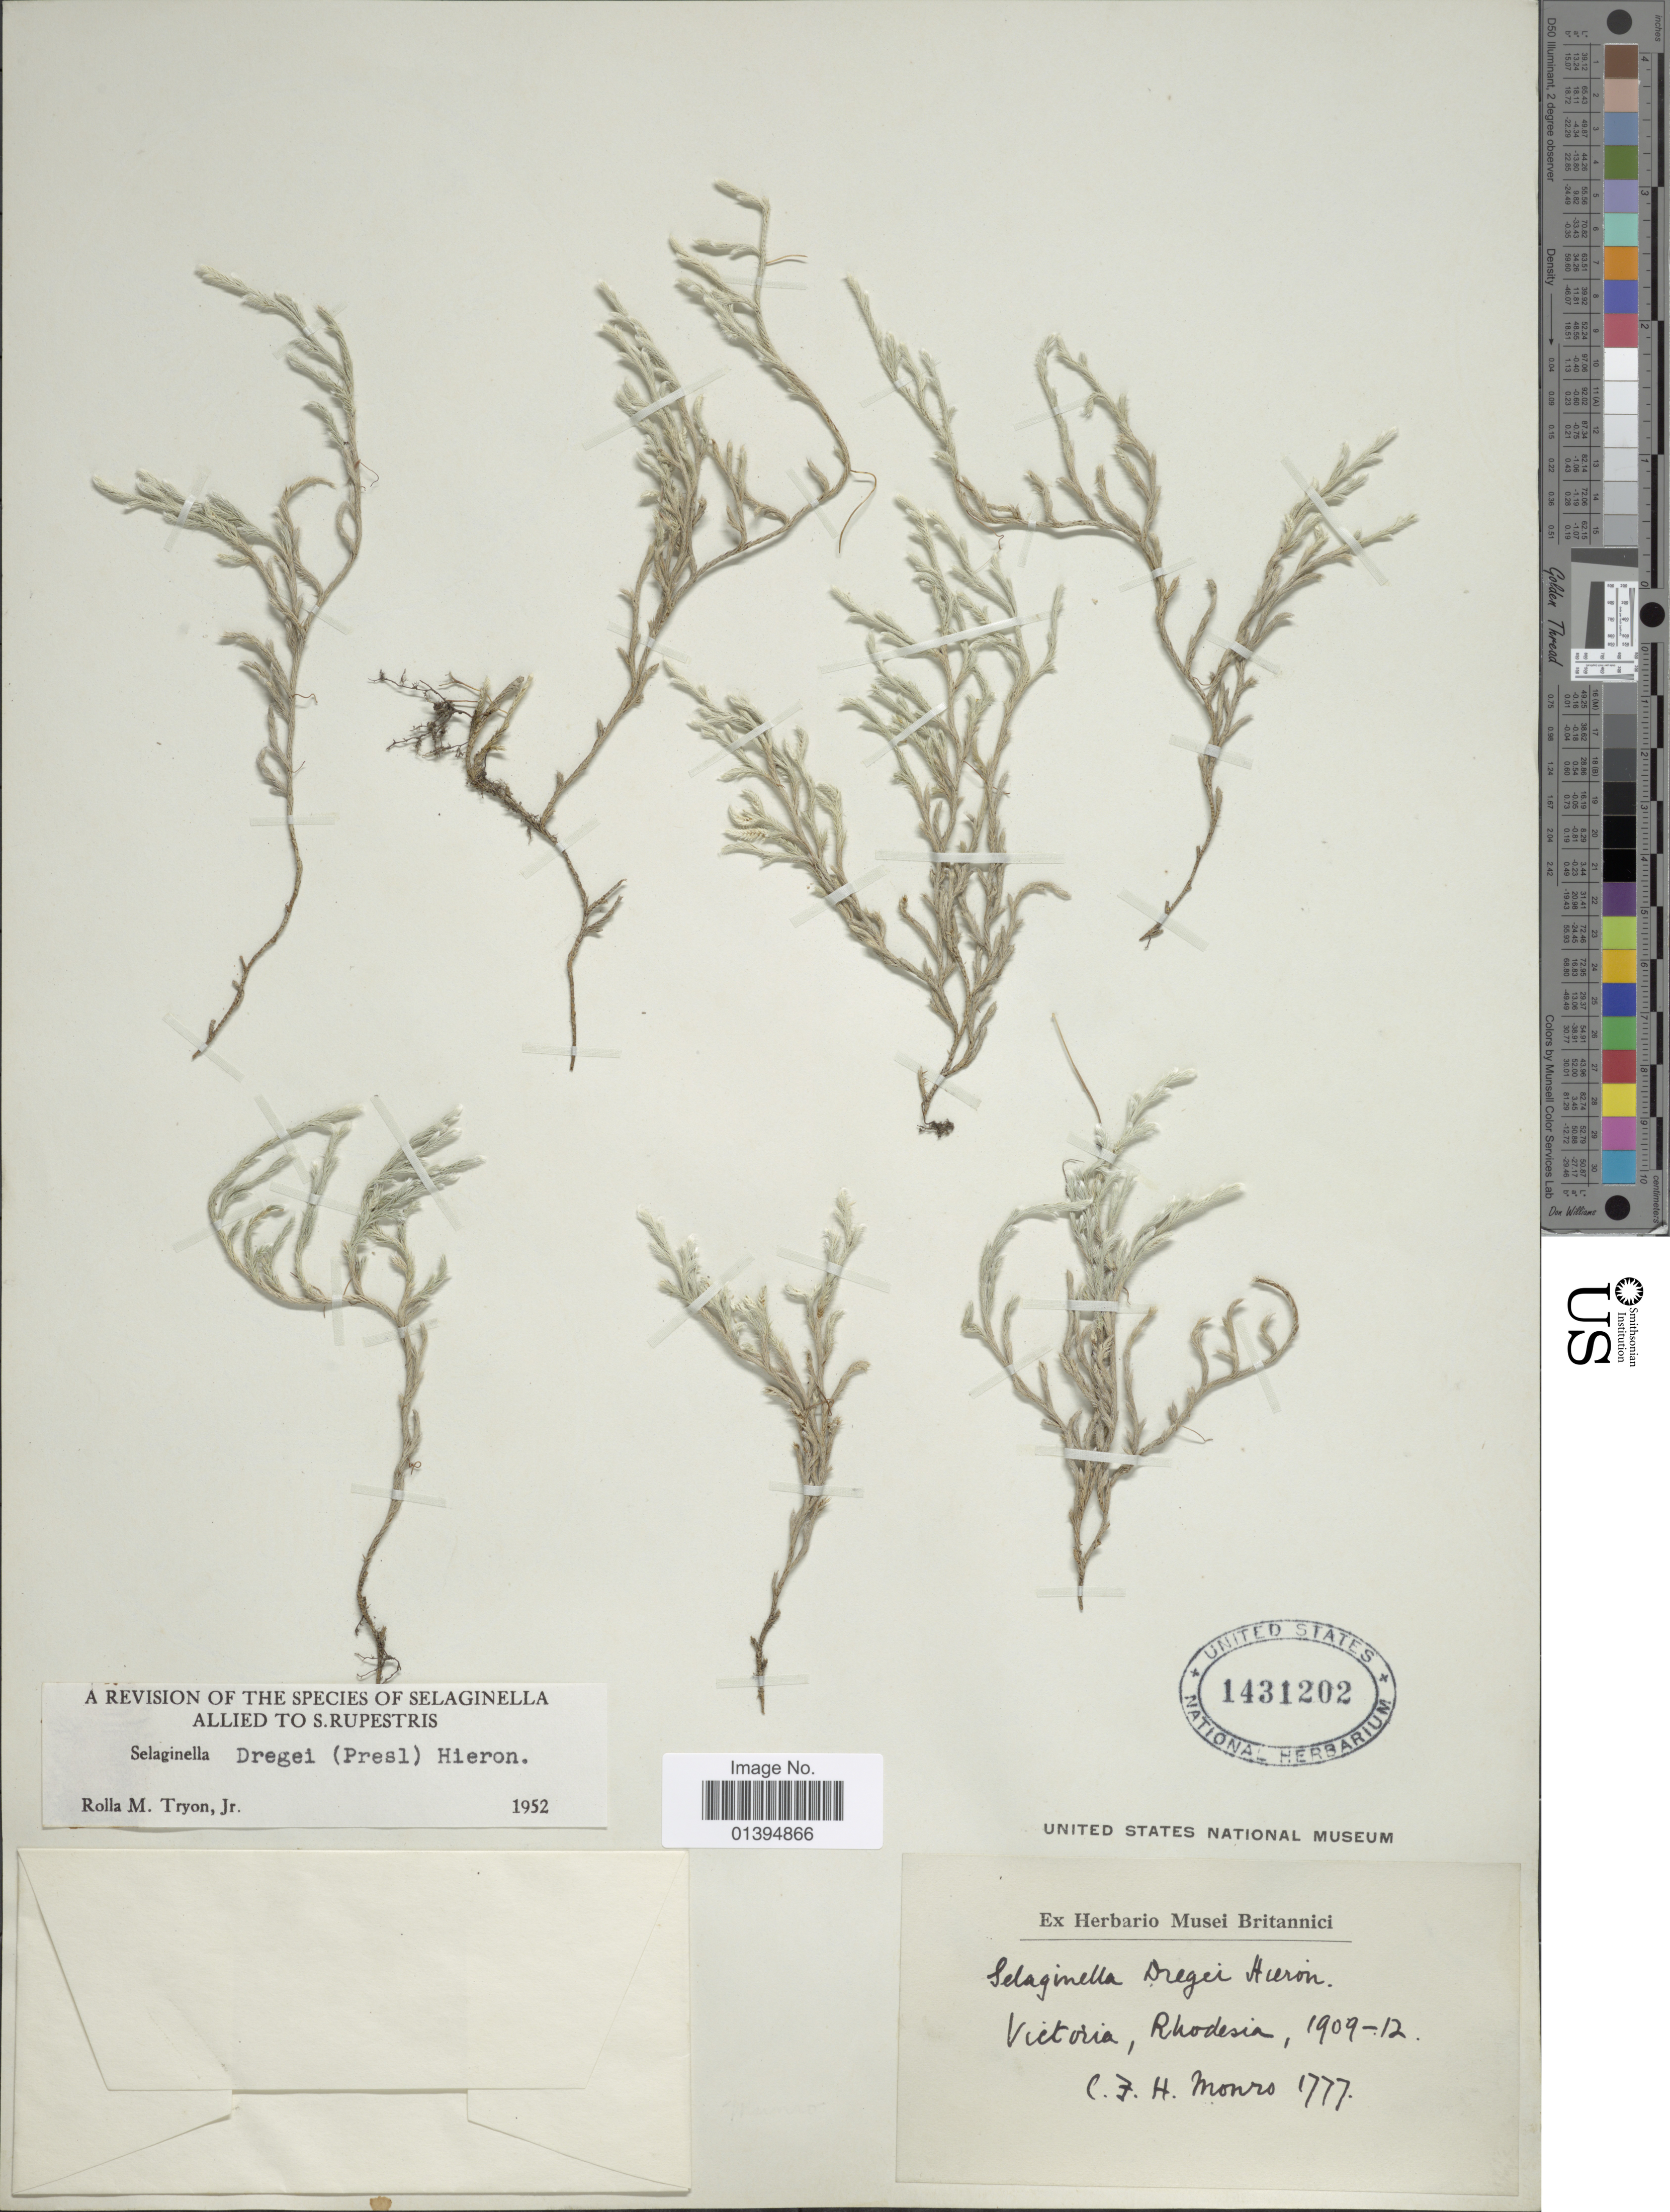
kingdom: Plantae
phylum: Tracheophyta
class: Lycopodiopsida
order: Selaginellales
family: Selaginellaceae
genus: Selaginella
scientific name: Selaginella dregei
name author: (C. Presl) Hieron.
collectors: C. Monro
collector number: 1777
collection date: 1909/1912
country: Zimbabwe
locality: Victoria, Rhodesia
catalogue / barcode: US 1431202